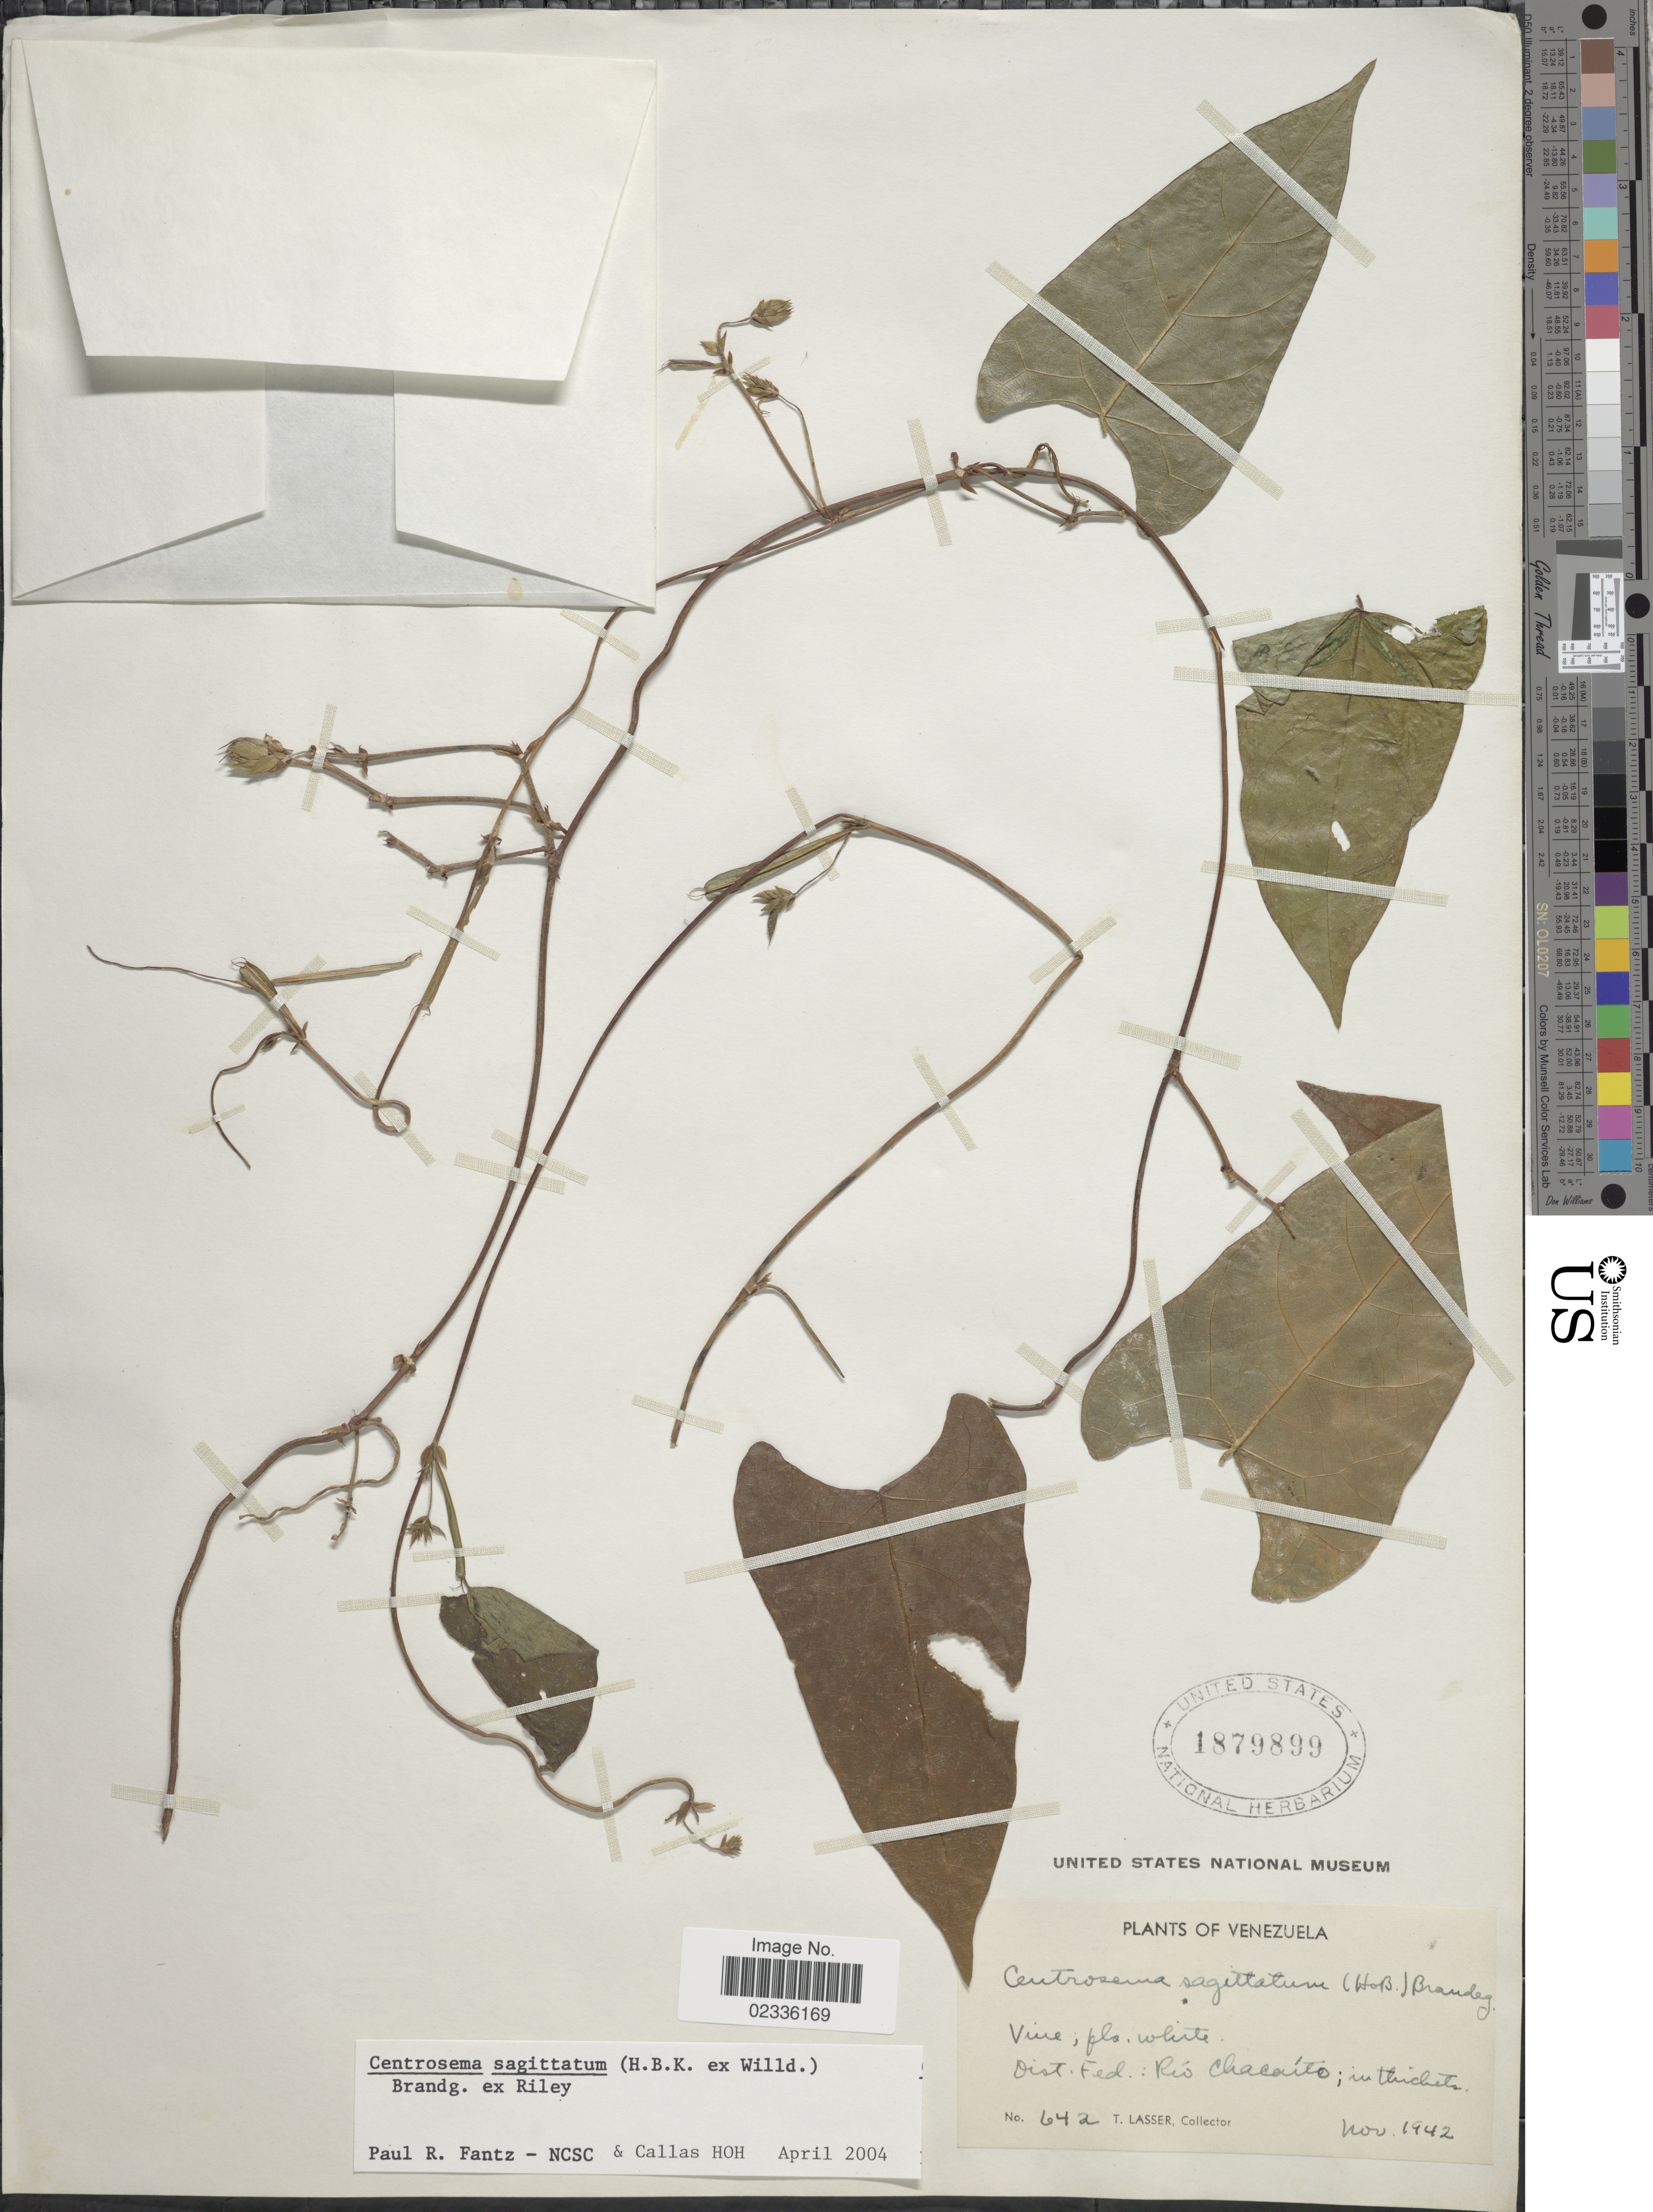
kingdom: Plantae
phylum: Tracheophyta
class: Magnoliopsida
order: Fabales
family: Fabaceae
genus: Centrosema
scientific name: Centrosema sagittata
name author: (Kunth) Rose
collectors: T. Lasser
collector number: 642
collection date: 1942-11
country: Venezuela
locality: Dist. Fed.: Rio Chacaito; in thickets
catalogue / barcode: US 1879899